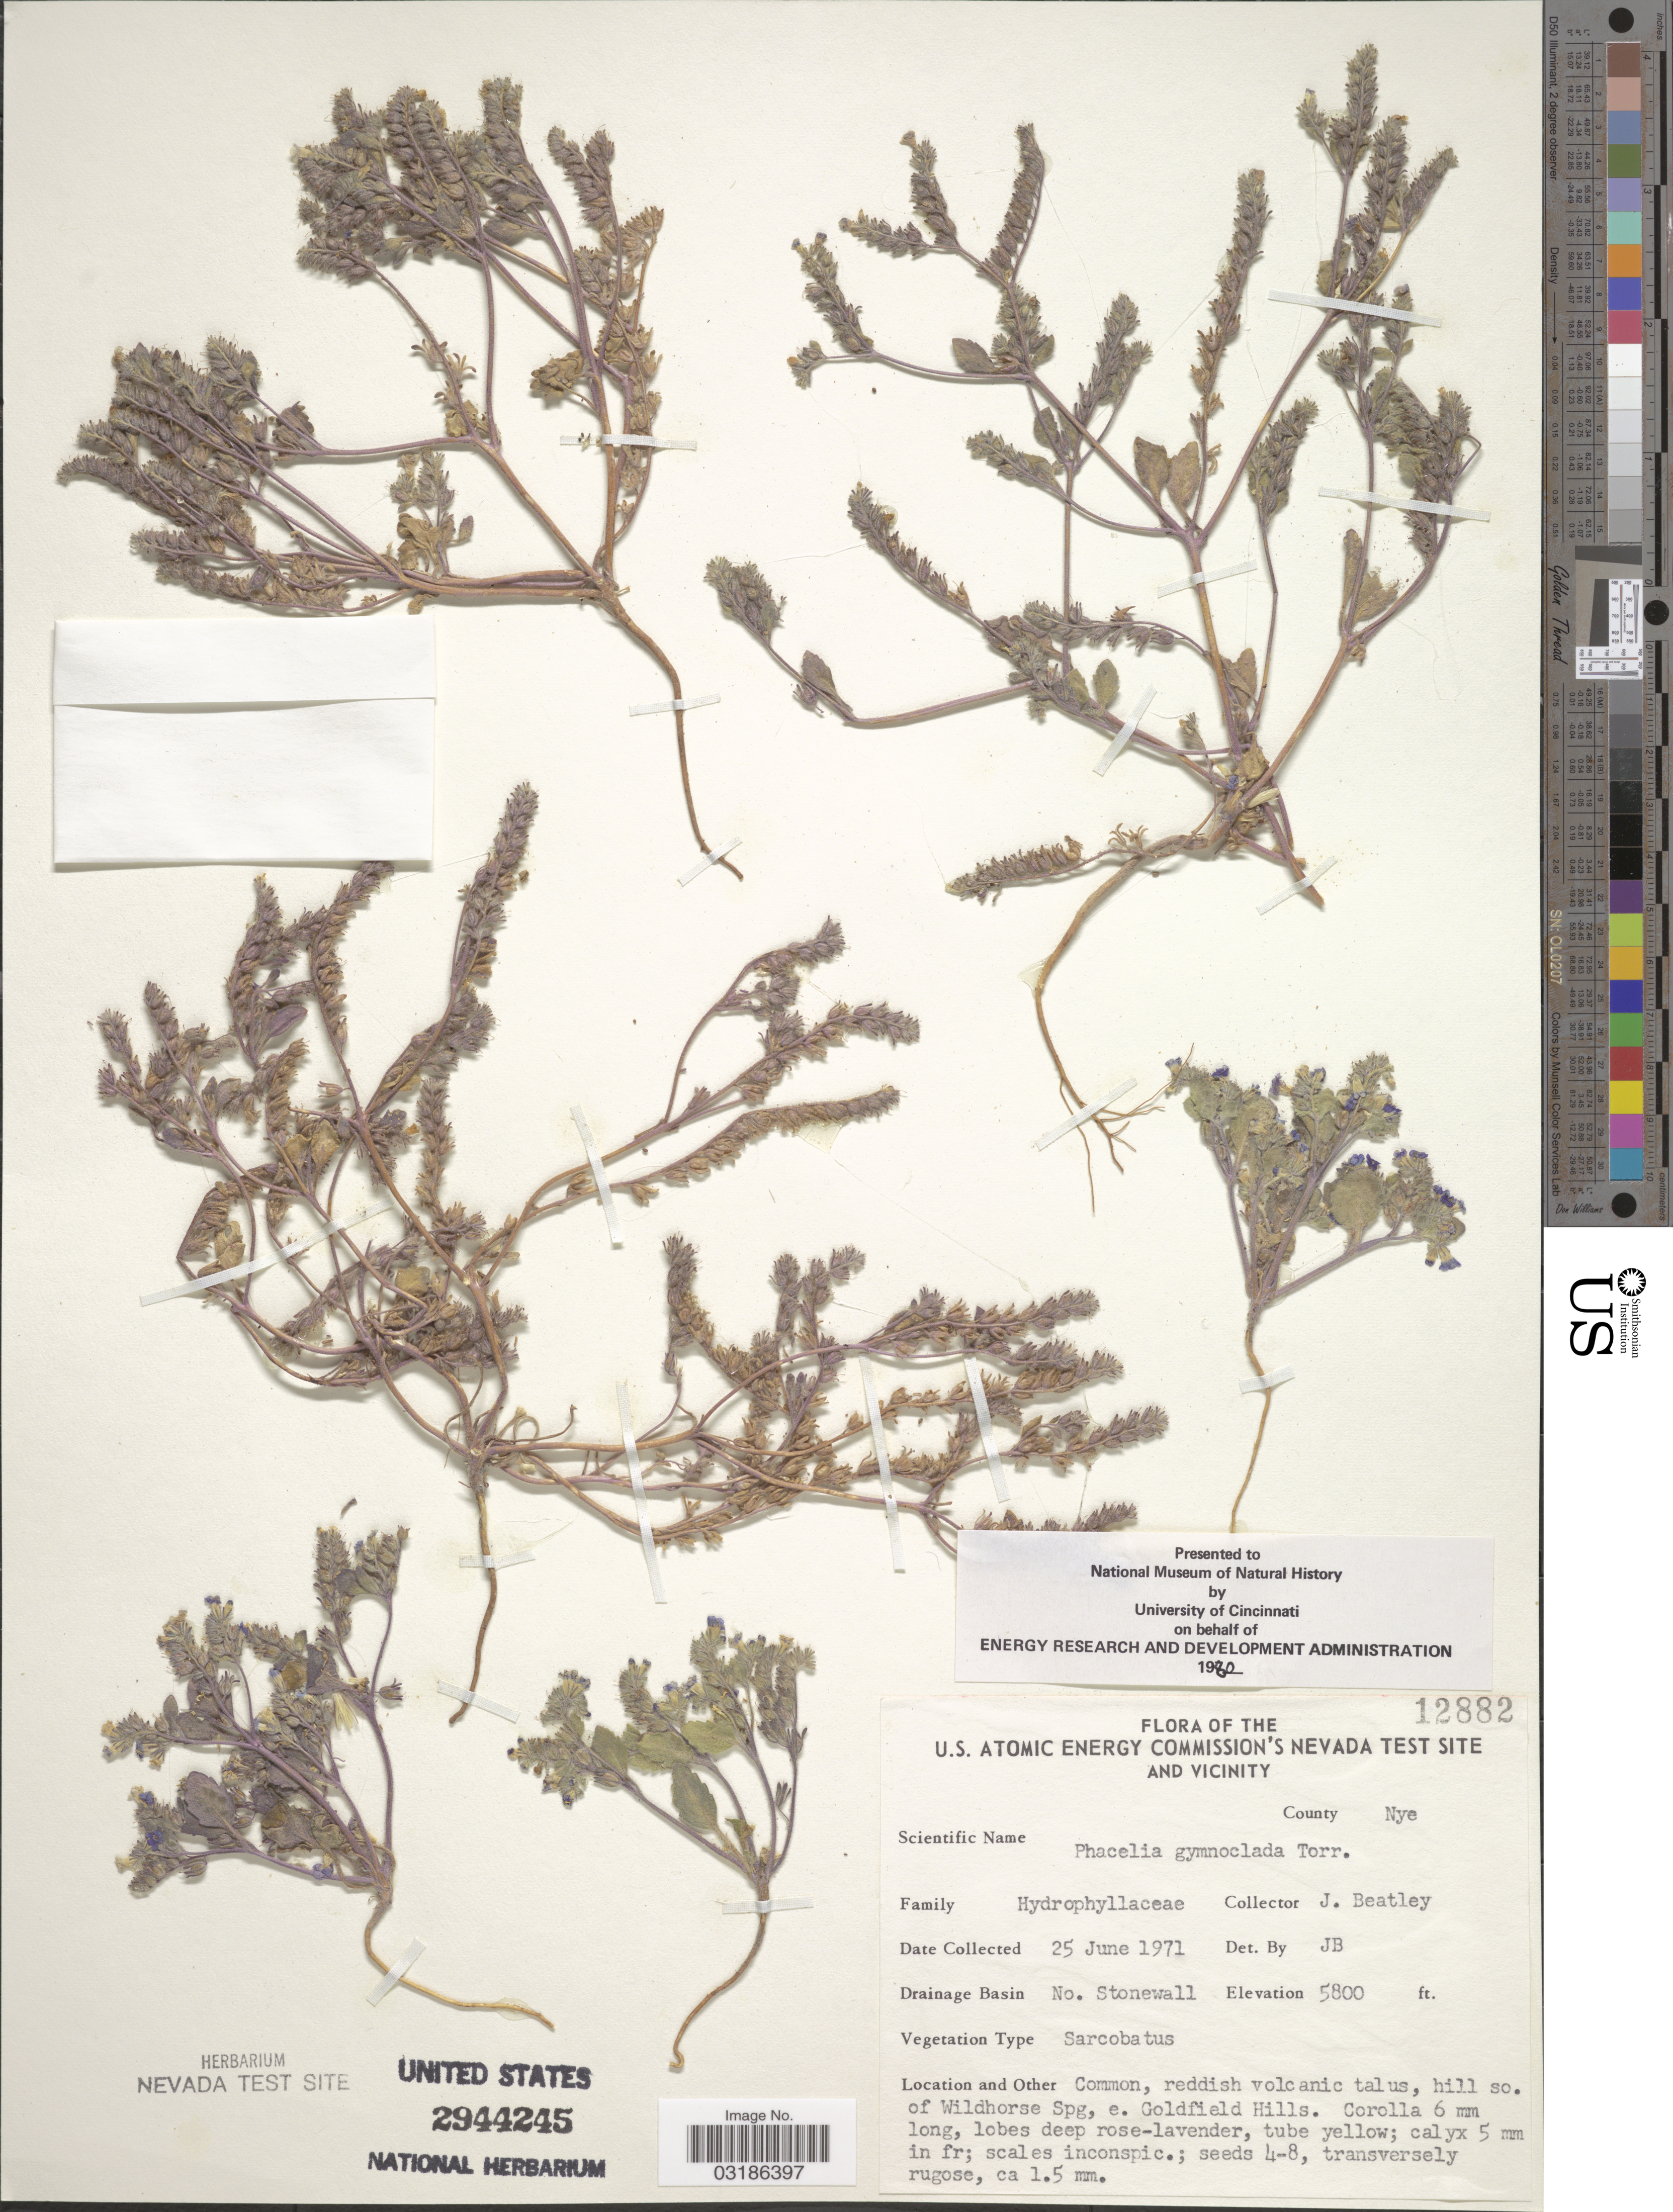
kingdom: Plantae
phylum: Tracheophyta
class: Magnoliopsida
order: Boraginales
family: Hydrophyllaceae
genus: Phacelia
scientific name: Phacelia gymnoclada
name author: Torr. in C. King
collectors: J. C. Beatley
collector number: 12882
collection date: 1971-06-25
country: United States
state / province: Nevada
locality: U.S. Atomic Energy Commission's Nevada Test Site and Vicinity. County Nye. Drainage Basin No. Stonewall. Hill so. of Wildhorse Spg, e. Goldfield Hills.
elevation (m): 1768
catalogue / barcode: US 2944245